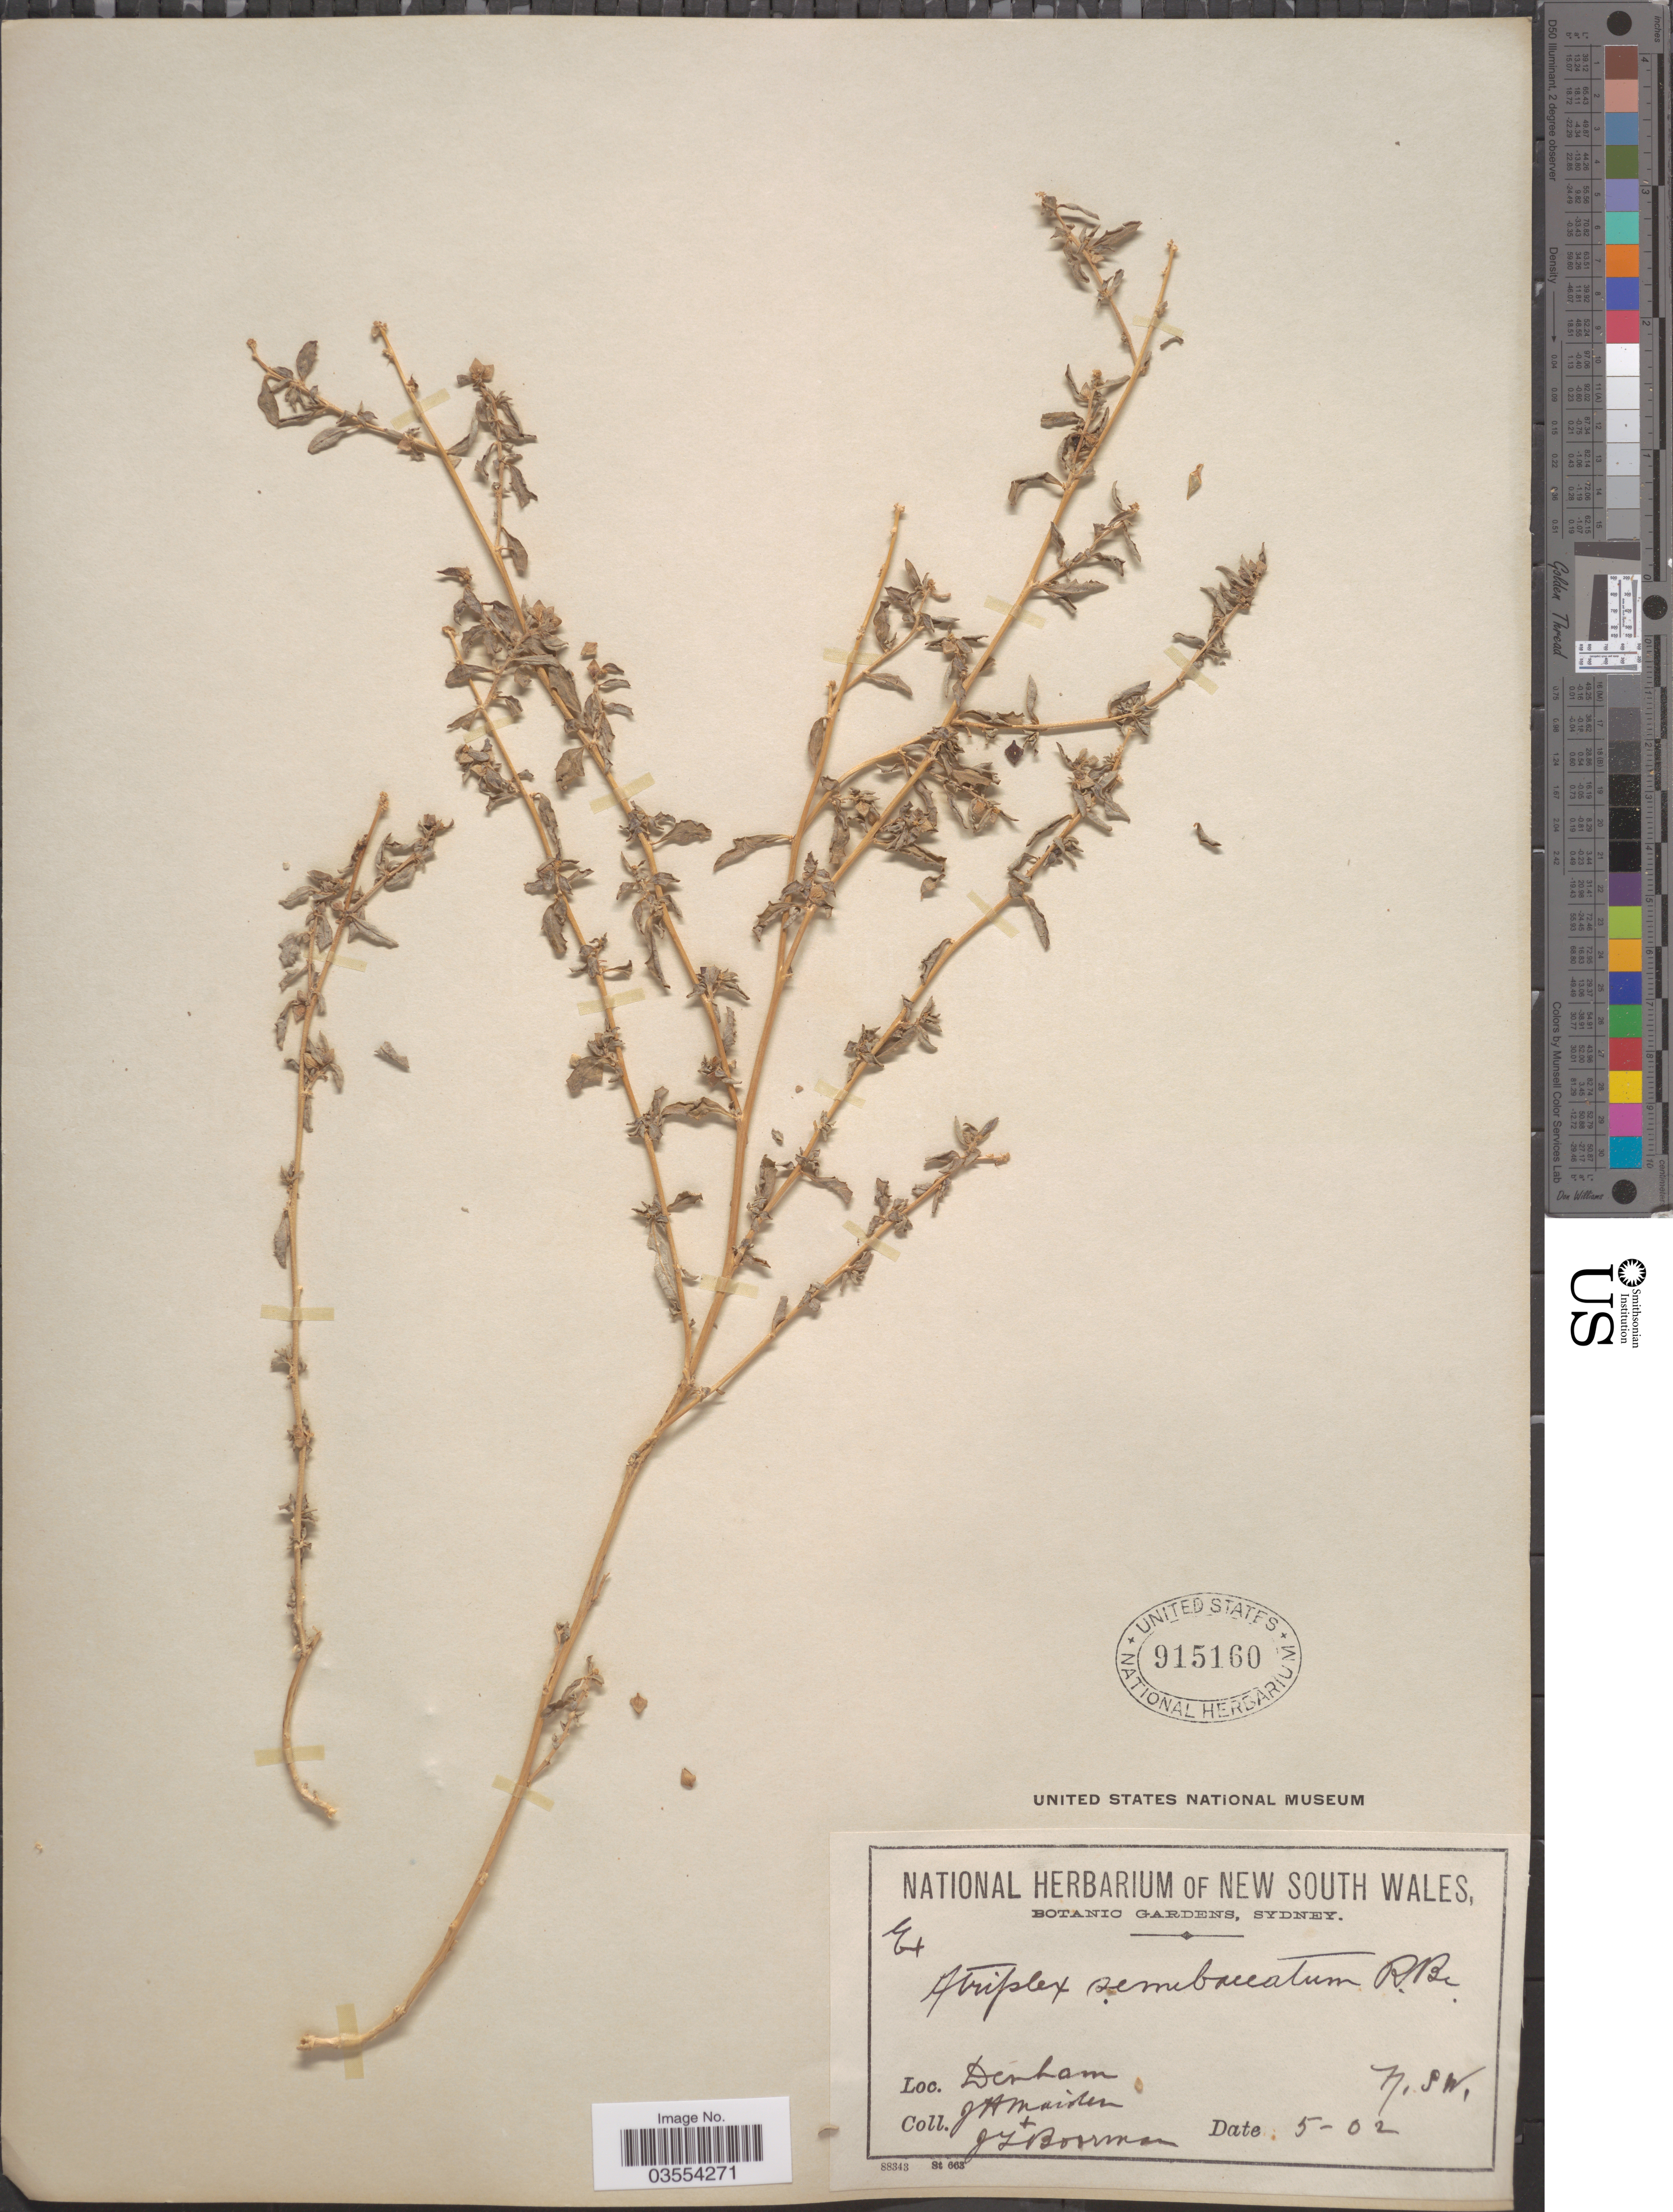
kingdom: Plantae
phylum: Tracheophyta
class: Magnoliopsida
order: Caryophyllales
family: Amaranthaceae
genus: Atriplex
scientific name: Atriplex semibaccata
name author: R. Br.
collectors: J. Maiden & J. Boorman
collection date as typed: Transcribed d/m/y: /5/2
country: Australia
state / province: New South Wales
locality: Denham.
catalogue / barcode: US 915160